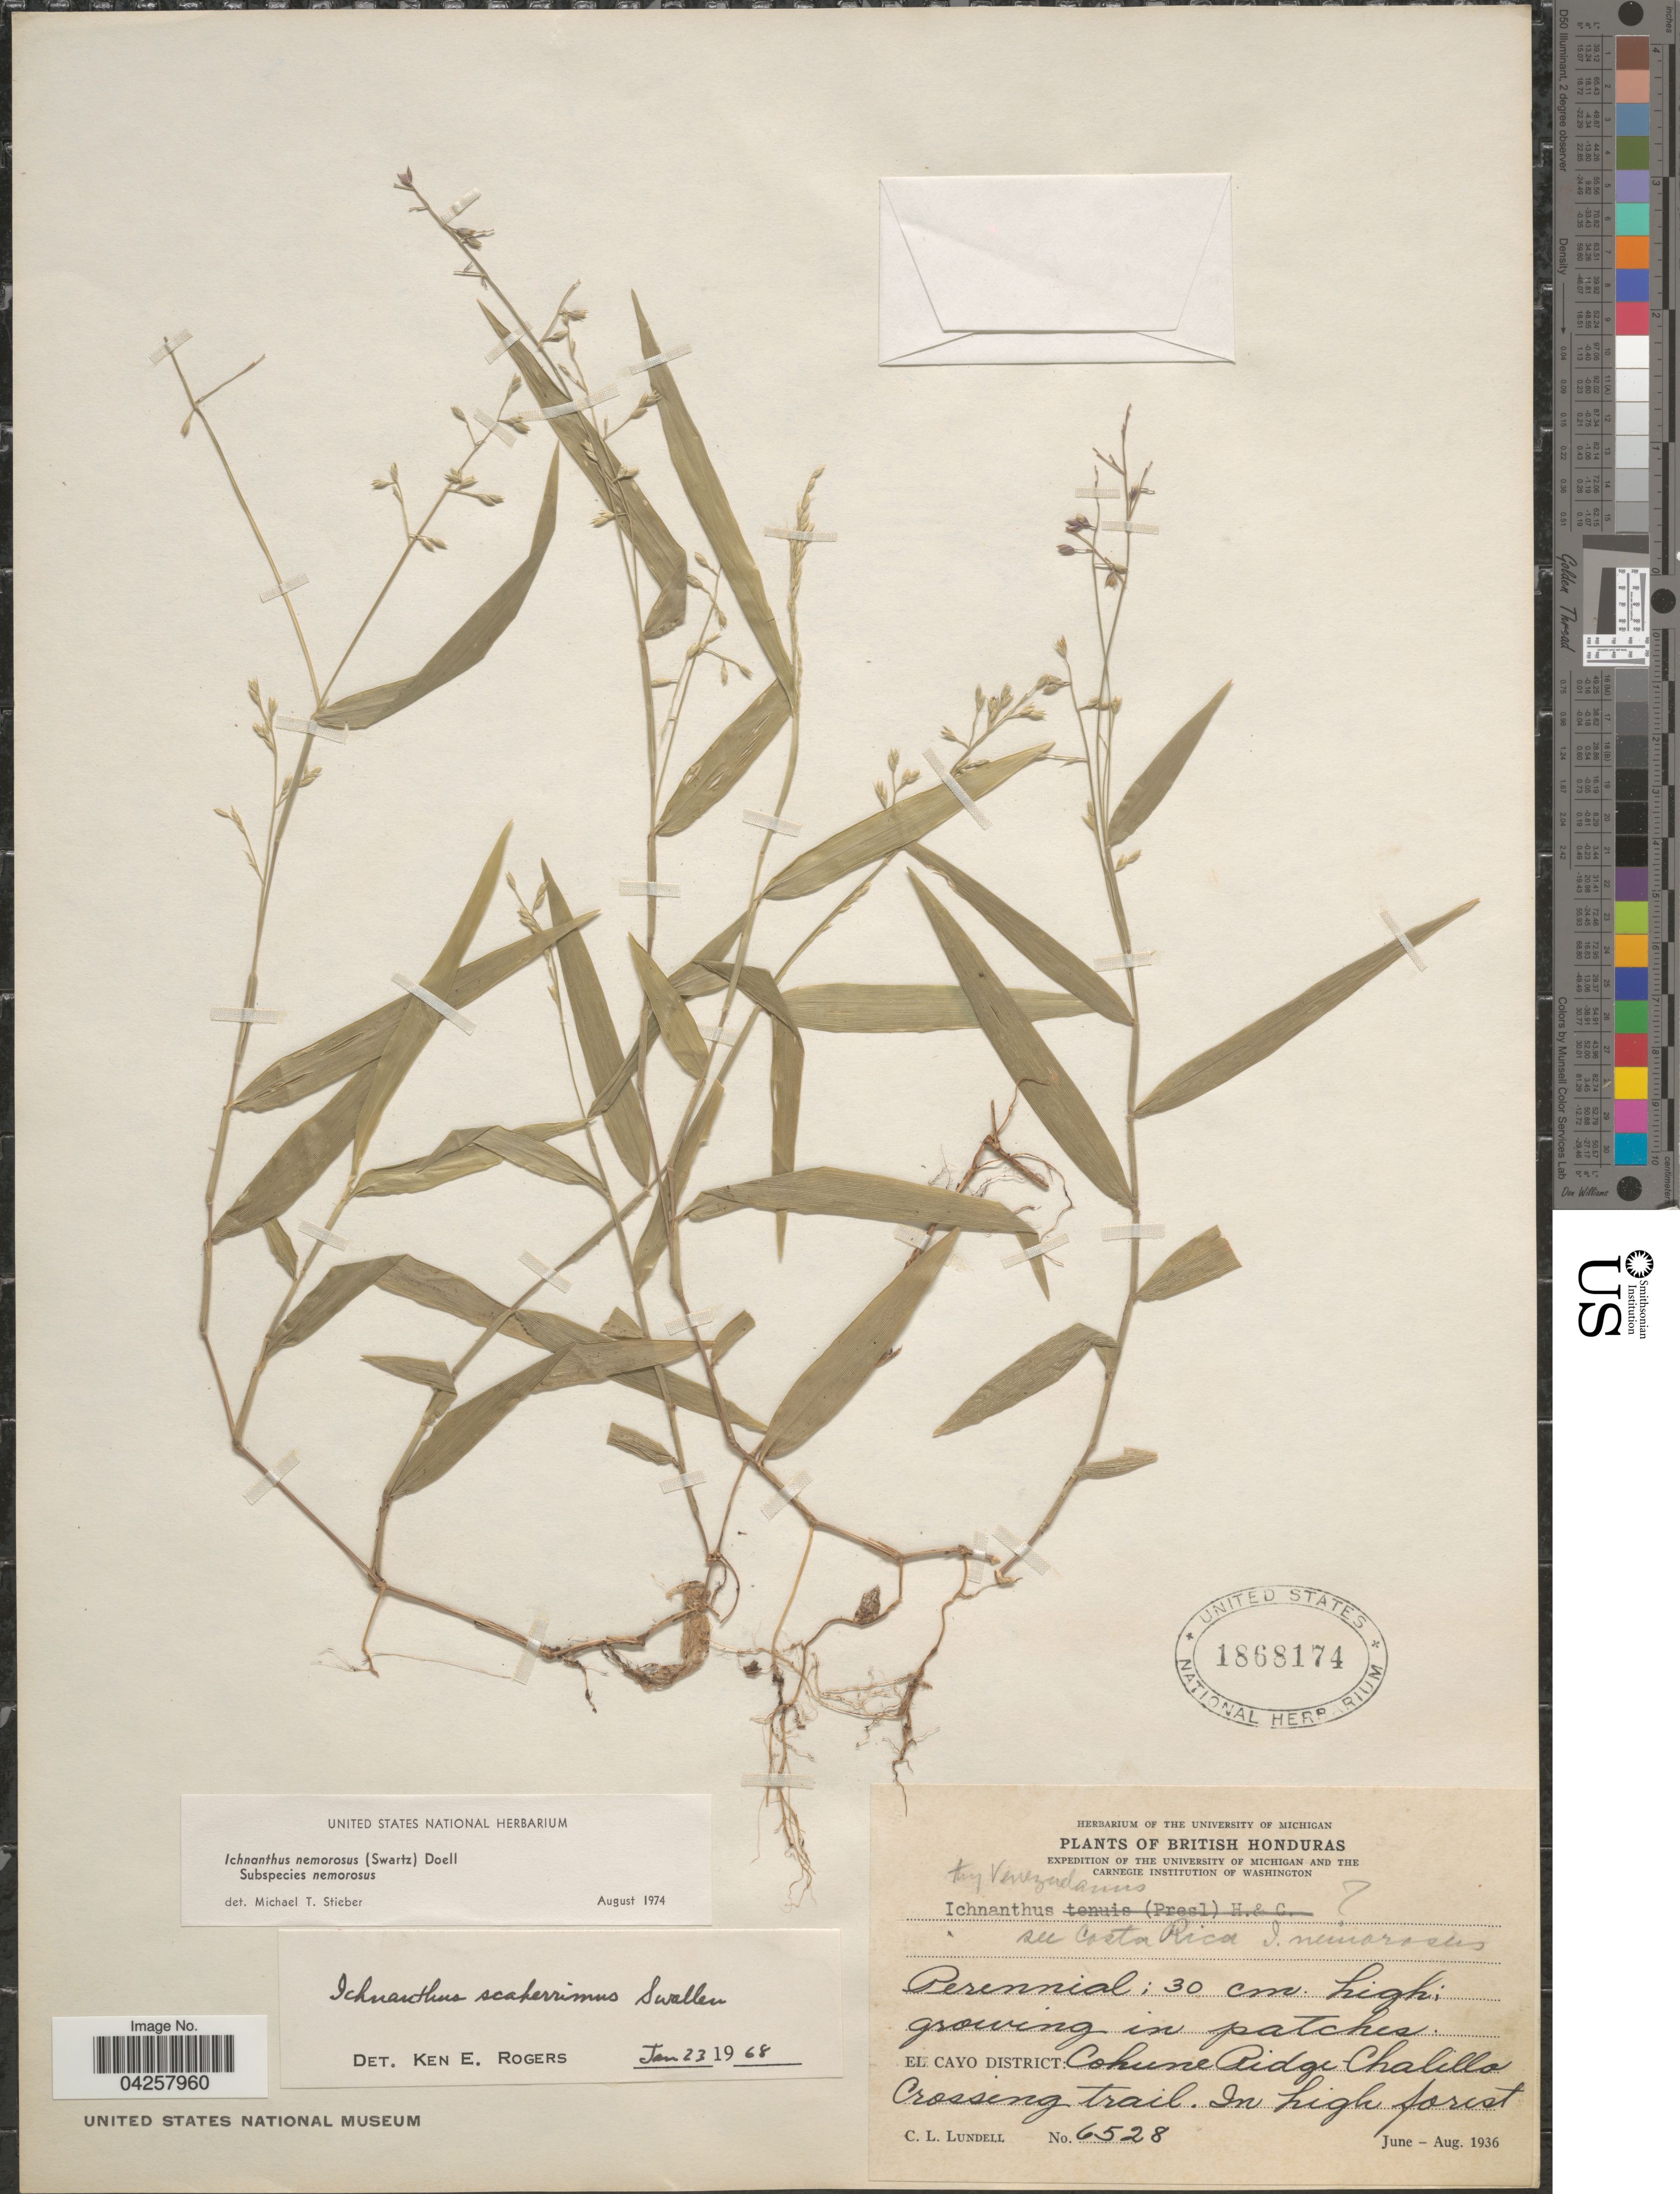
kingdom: Plantae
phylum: Tracheophyta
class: Liliopsida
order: Poales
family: Poaceae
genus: Hildaea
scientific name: Hildaea nemorosa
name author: (Sw.) C. Silva & R.P. Oliveira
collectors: C. L. Lundell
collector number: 6528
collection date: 1936-06/1936-08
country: Belize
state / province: Cayo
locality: British Honduras. Expedition of the University of Michigan and the Carnegie Institution of Washington. El Cayo District: Cohune Ridge-Chalillo Crossing trail.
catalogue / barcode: US 1868174